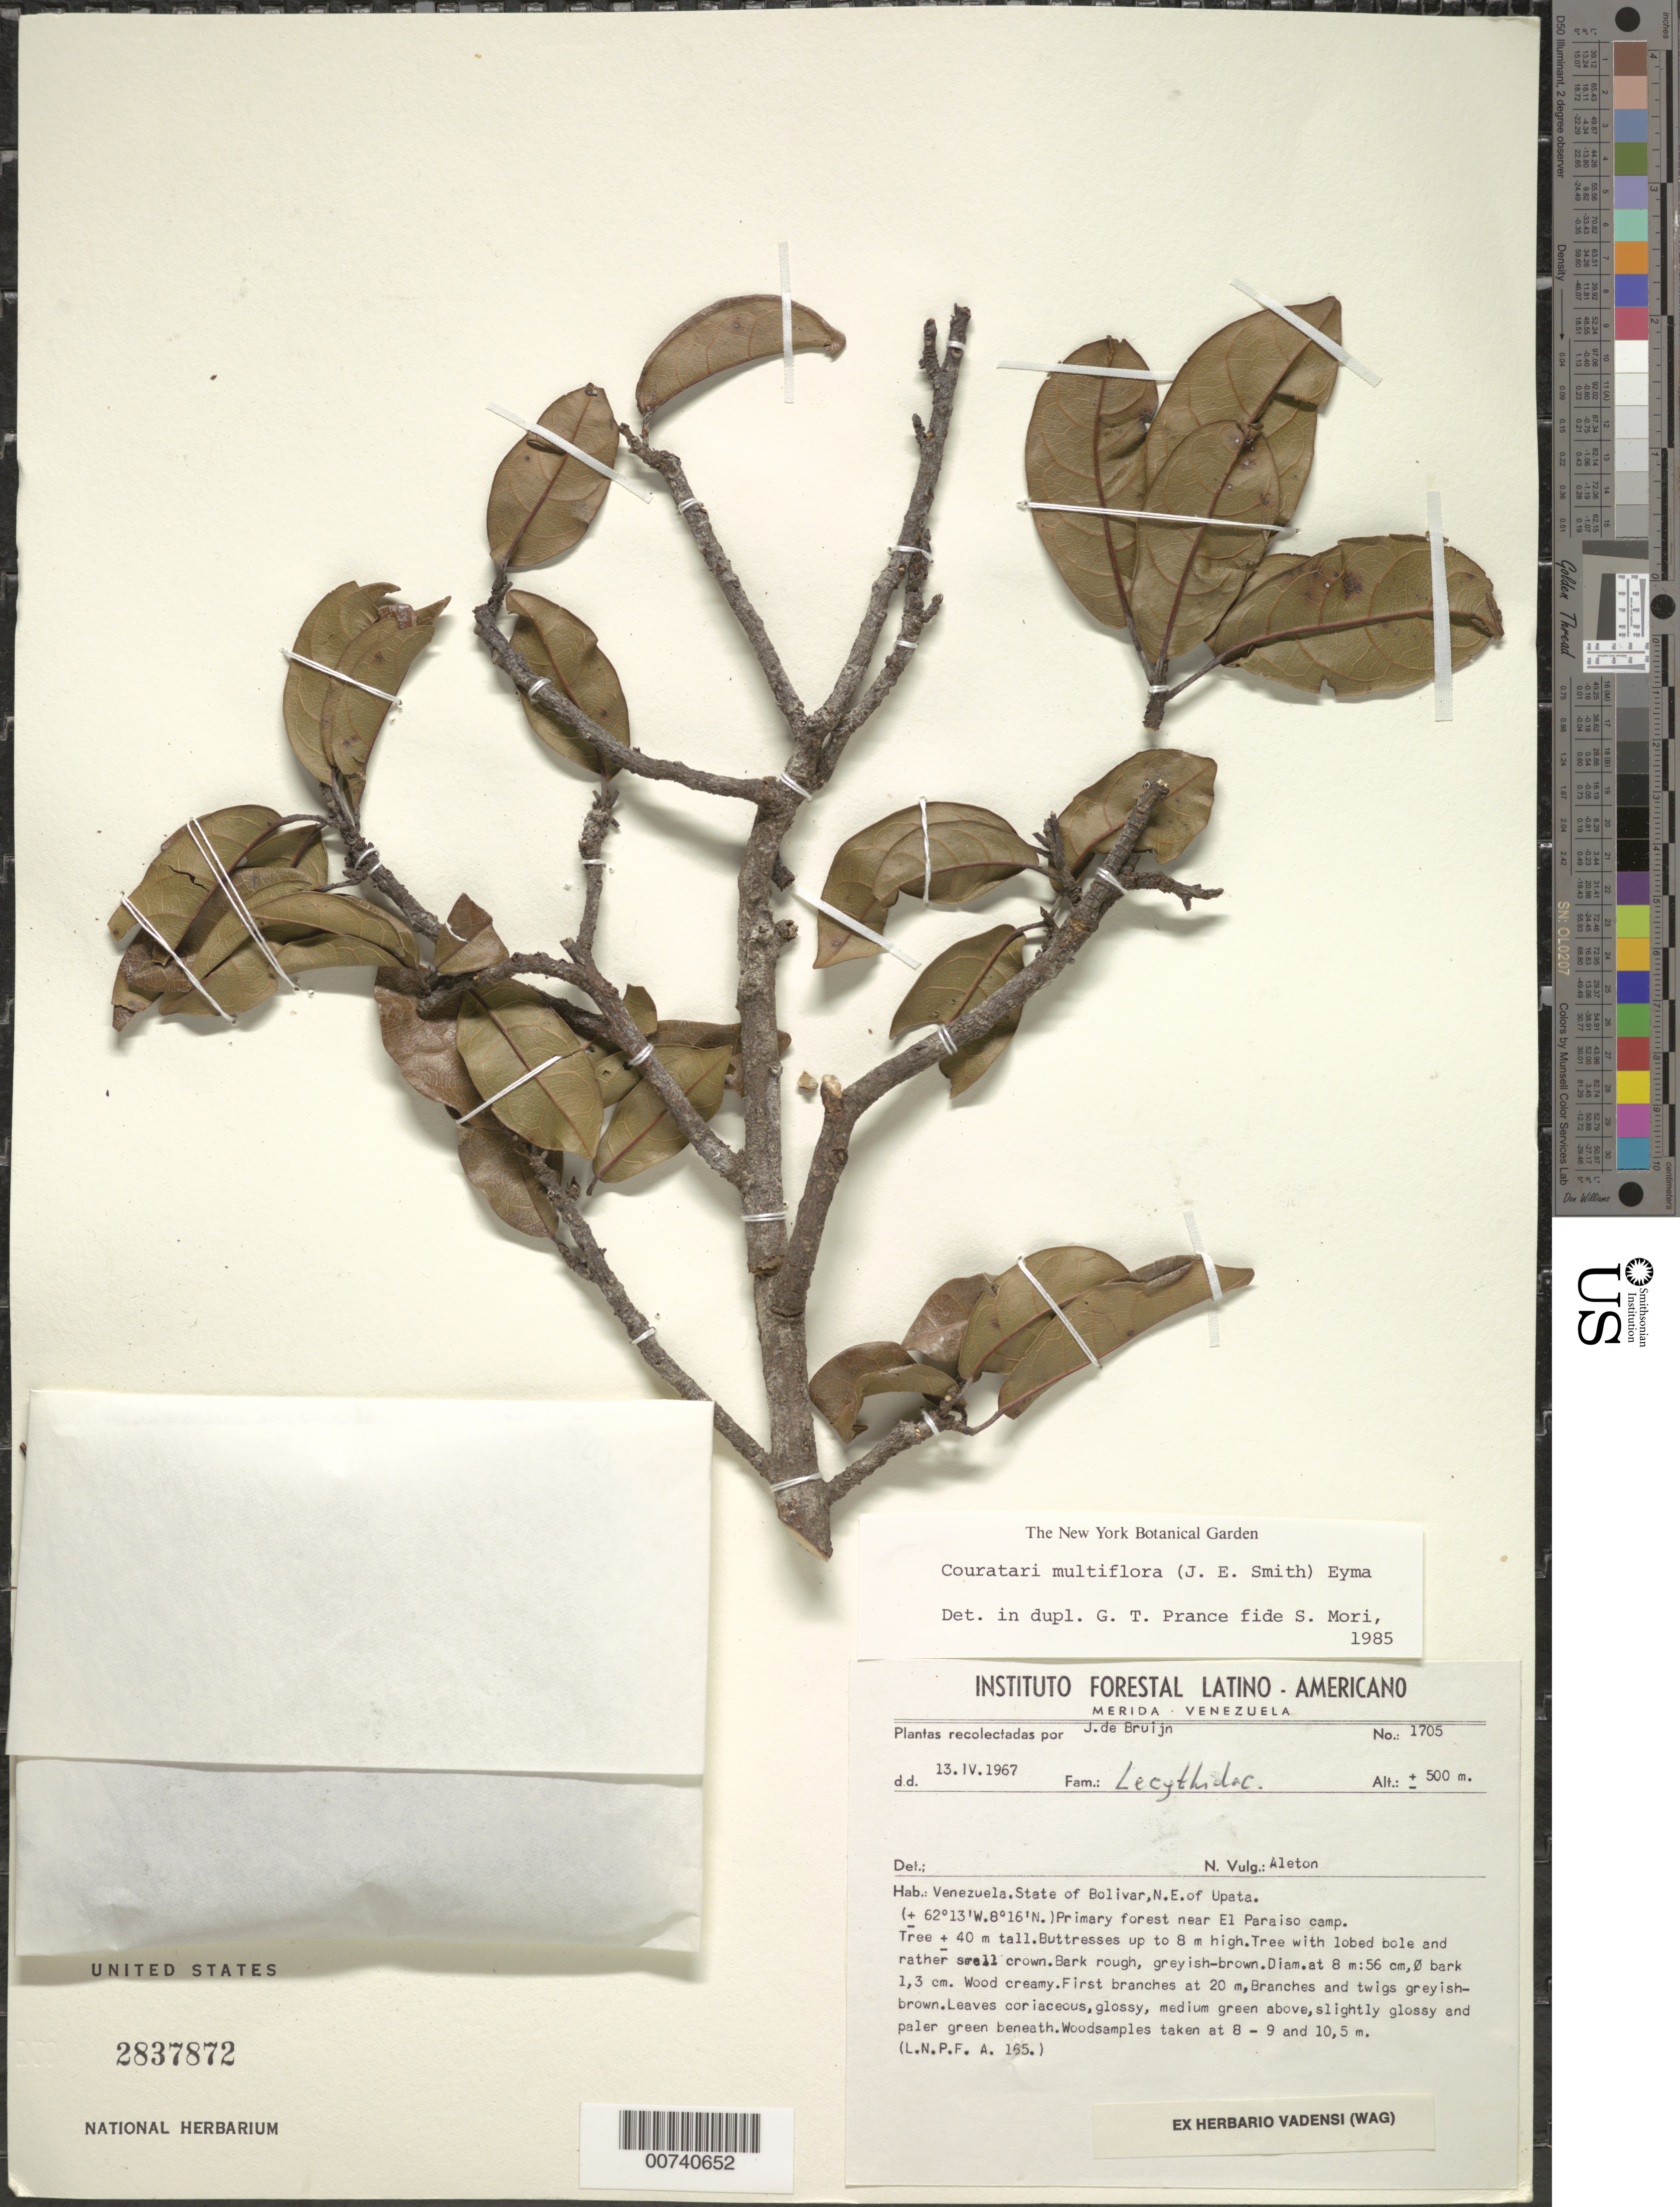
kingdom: Plantae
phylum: Tracheophyta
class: Magnoliopsida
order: Ericales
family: Lecythidaceae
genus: Couratari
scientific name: Couratari multiflora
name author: (Sm.) Eyma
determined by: Prance, G. T.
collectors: J. Bruijn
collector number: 1705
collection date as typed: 13-Apr-67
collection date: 1967-04-13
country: Venezuela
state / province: Bolívar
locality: Upata, NE of, near El Paraiso camp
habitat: Primary forest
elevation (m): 500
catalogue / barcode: US 2837872